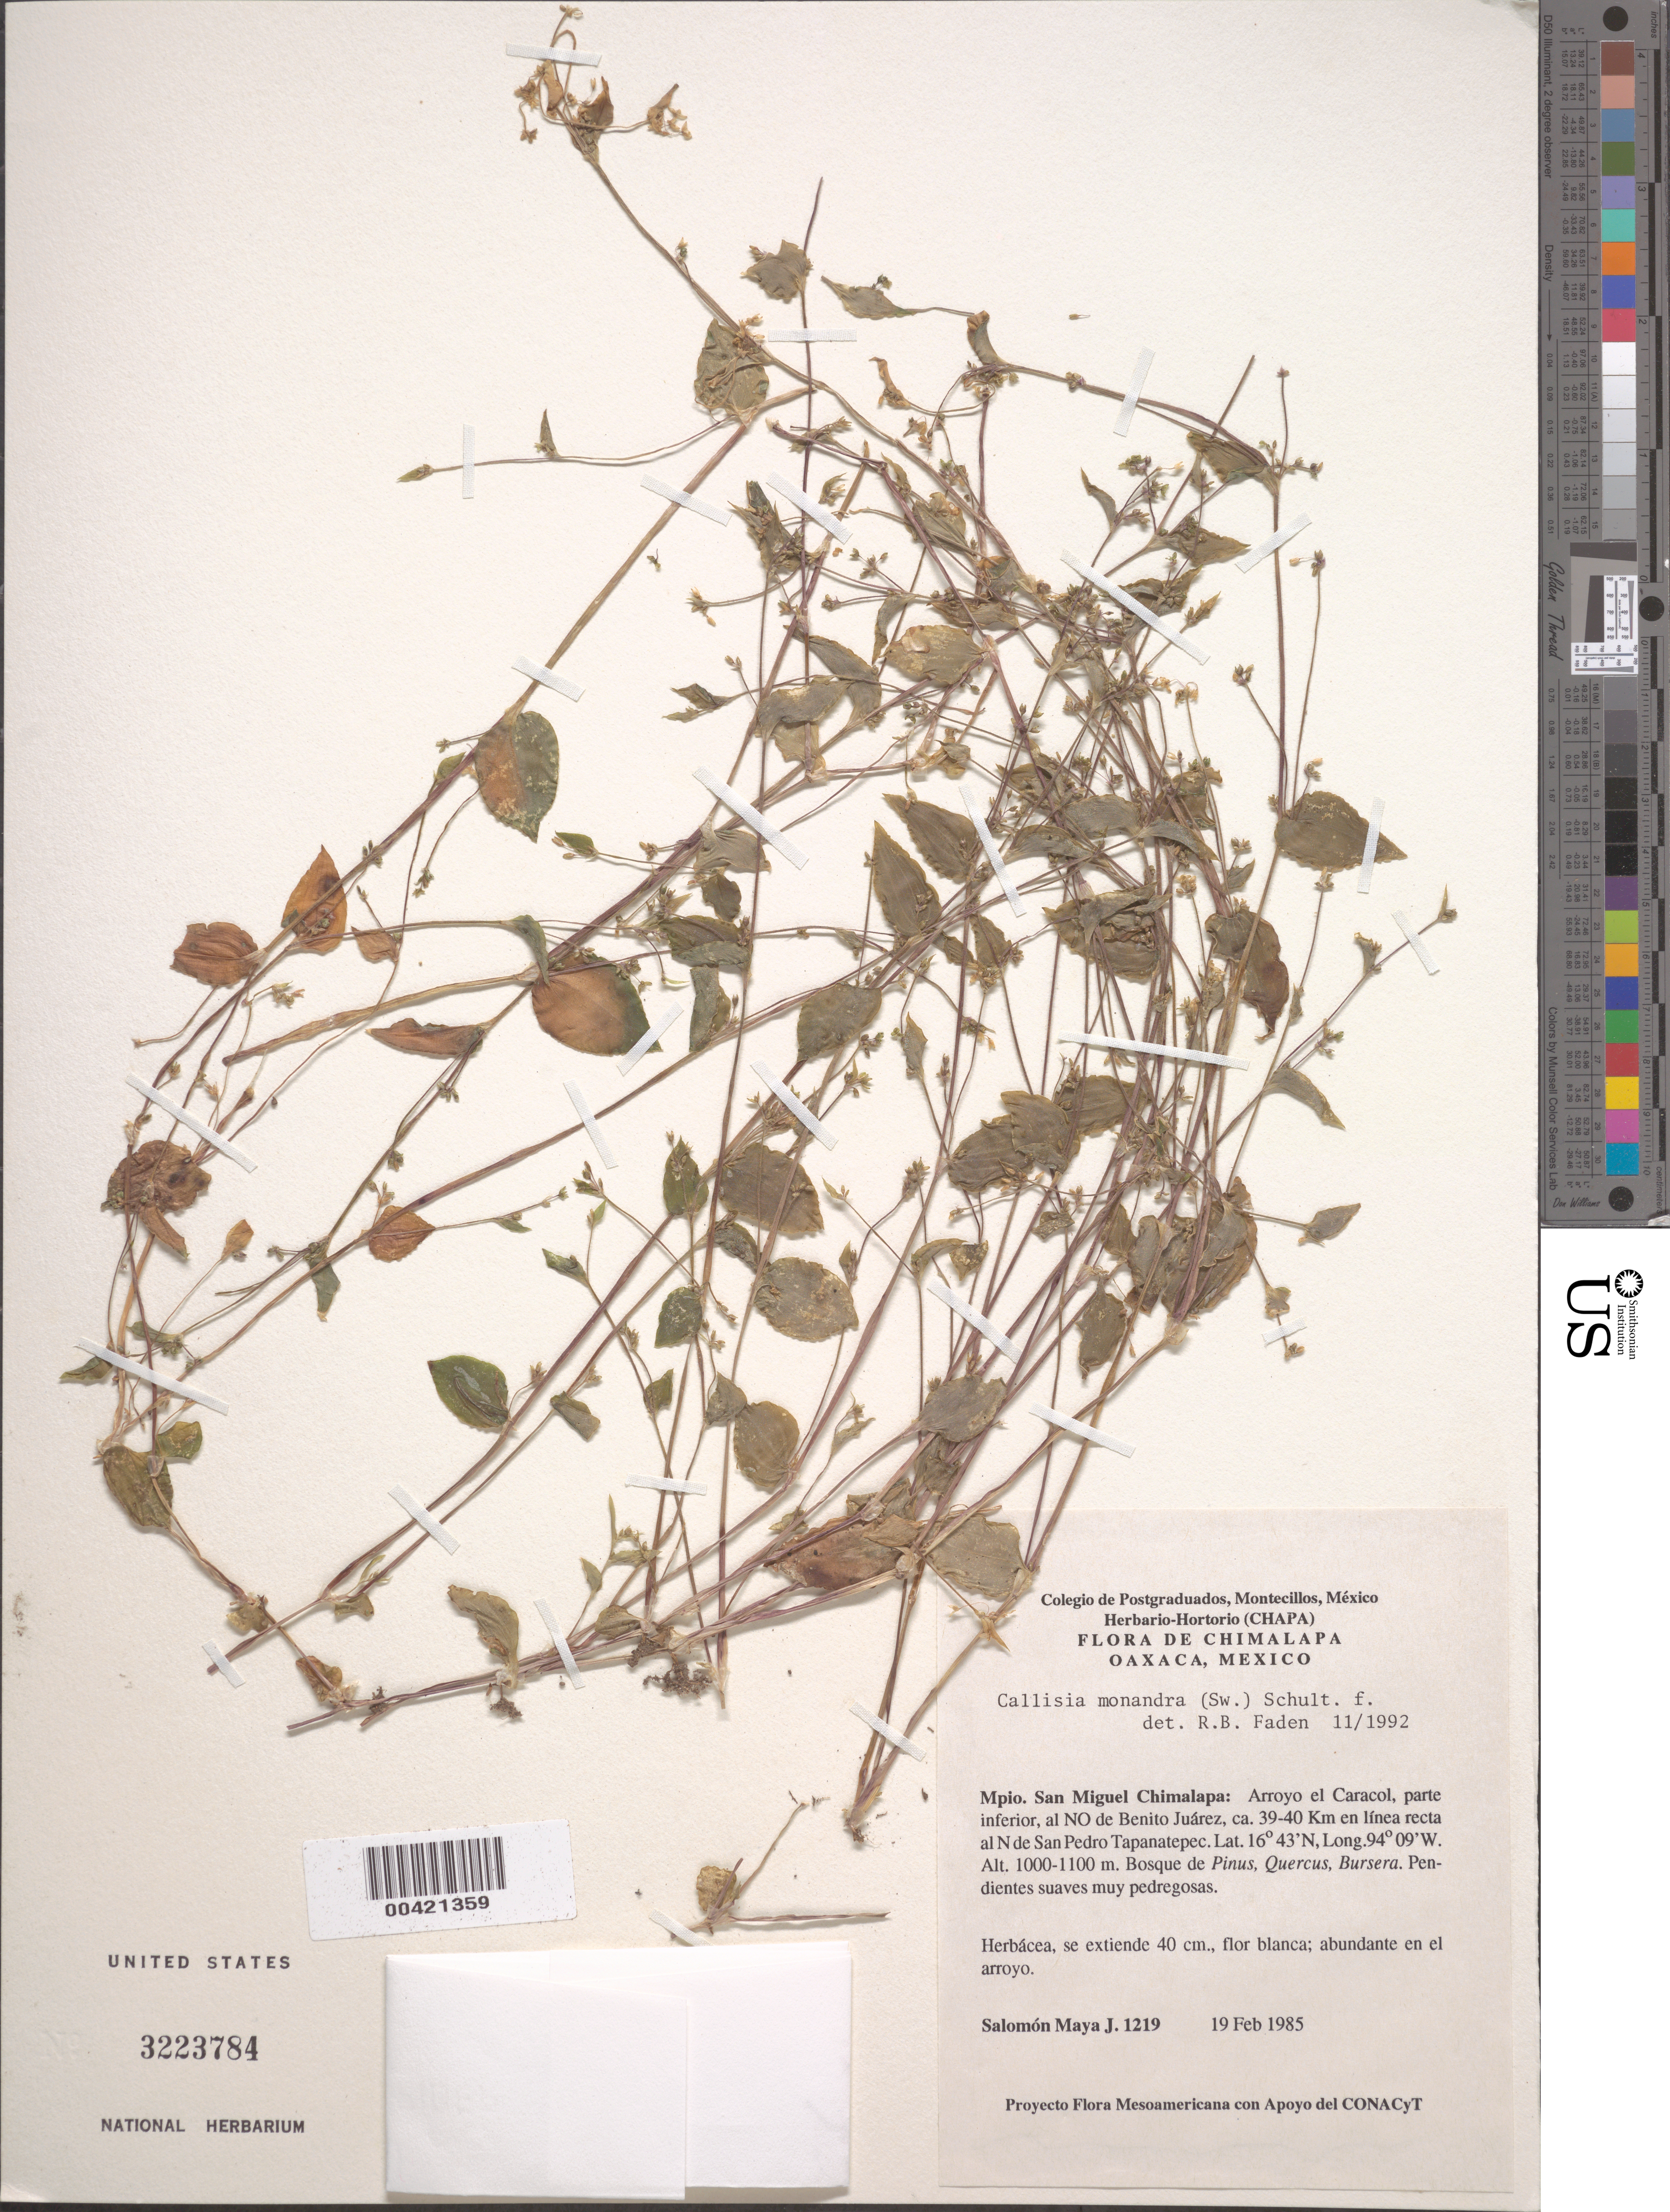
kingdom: Plantae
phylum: Tracheophyta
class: Liliopsida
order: Commelinales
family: Commelinaceae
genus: Callisia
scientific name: Callisia monandra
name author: (Sw.) Schult. & Schult. f.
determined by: Faden, Robert B., (US), Smithsonian Institution - National Museum of Natural History (UNITED STATES)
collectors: S. Maya J.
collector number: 1219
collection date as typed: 19 Feb 1985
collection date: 1985-02-19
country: Mexico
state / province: Oaxaca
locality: San miguel chimalapa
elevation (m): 1000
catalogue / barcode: US 3223784